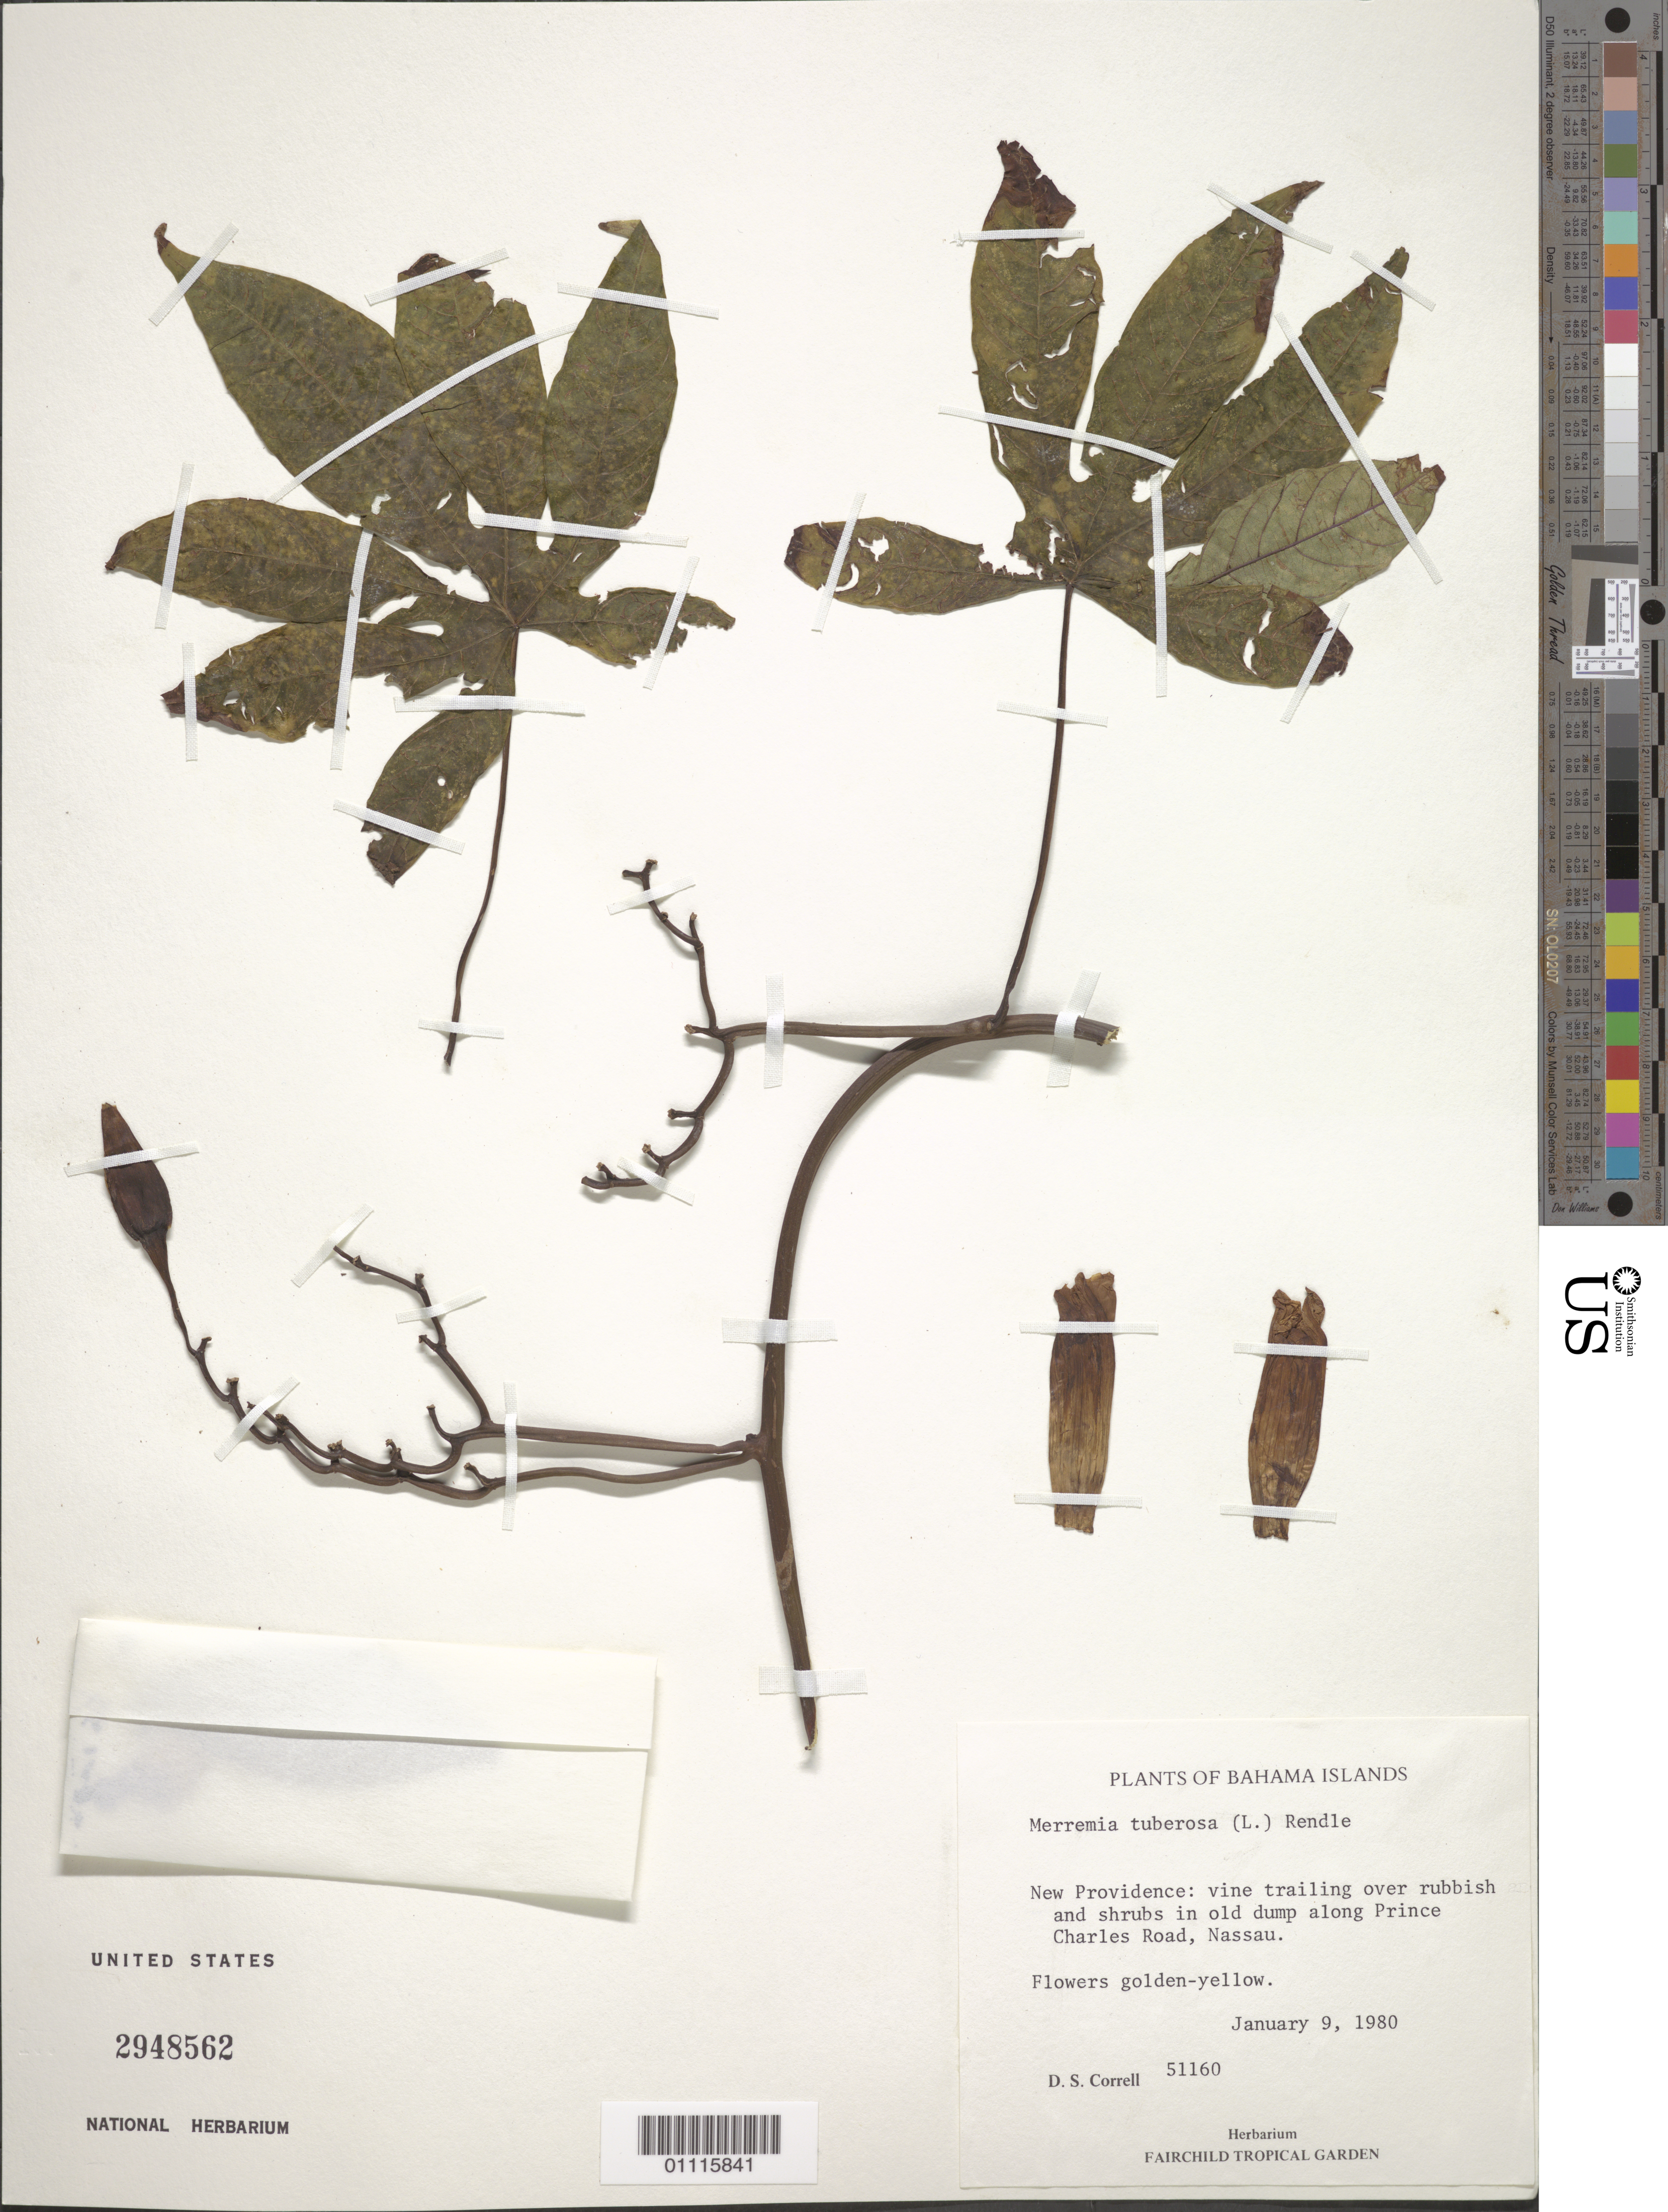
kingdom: Plantae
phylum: Tracheophyta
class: Magnoliopsida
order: Solanales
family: Convolvulaceae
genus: Distimake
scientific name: Distimake tuberosus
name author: (L.) A. R. Simões & Staples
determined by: Strong, Mark T., (BOT), Smithsonian Institution - National Museum of Natural History (UNITED STATES)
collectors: D. S. Correll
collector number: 51160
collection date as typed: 09 Jan 1980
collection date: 1980-01-09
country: Bahamas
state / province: New Providence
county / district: Nassau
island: New Providence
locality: Vine trailing over rubbish and shrubs in old dump along Prince Charles Rd.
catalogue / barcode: US 2948562